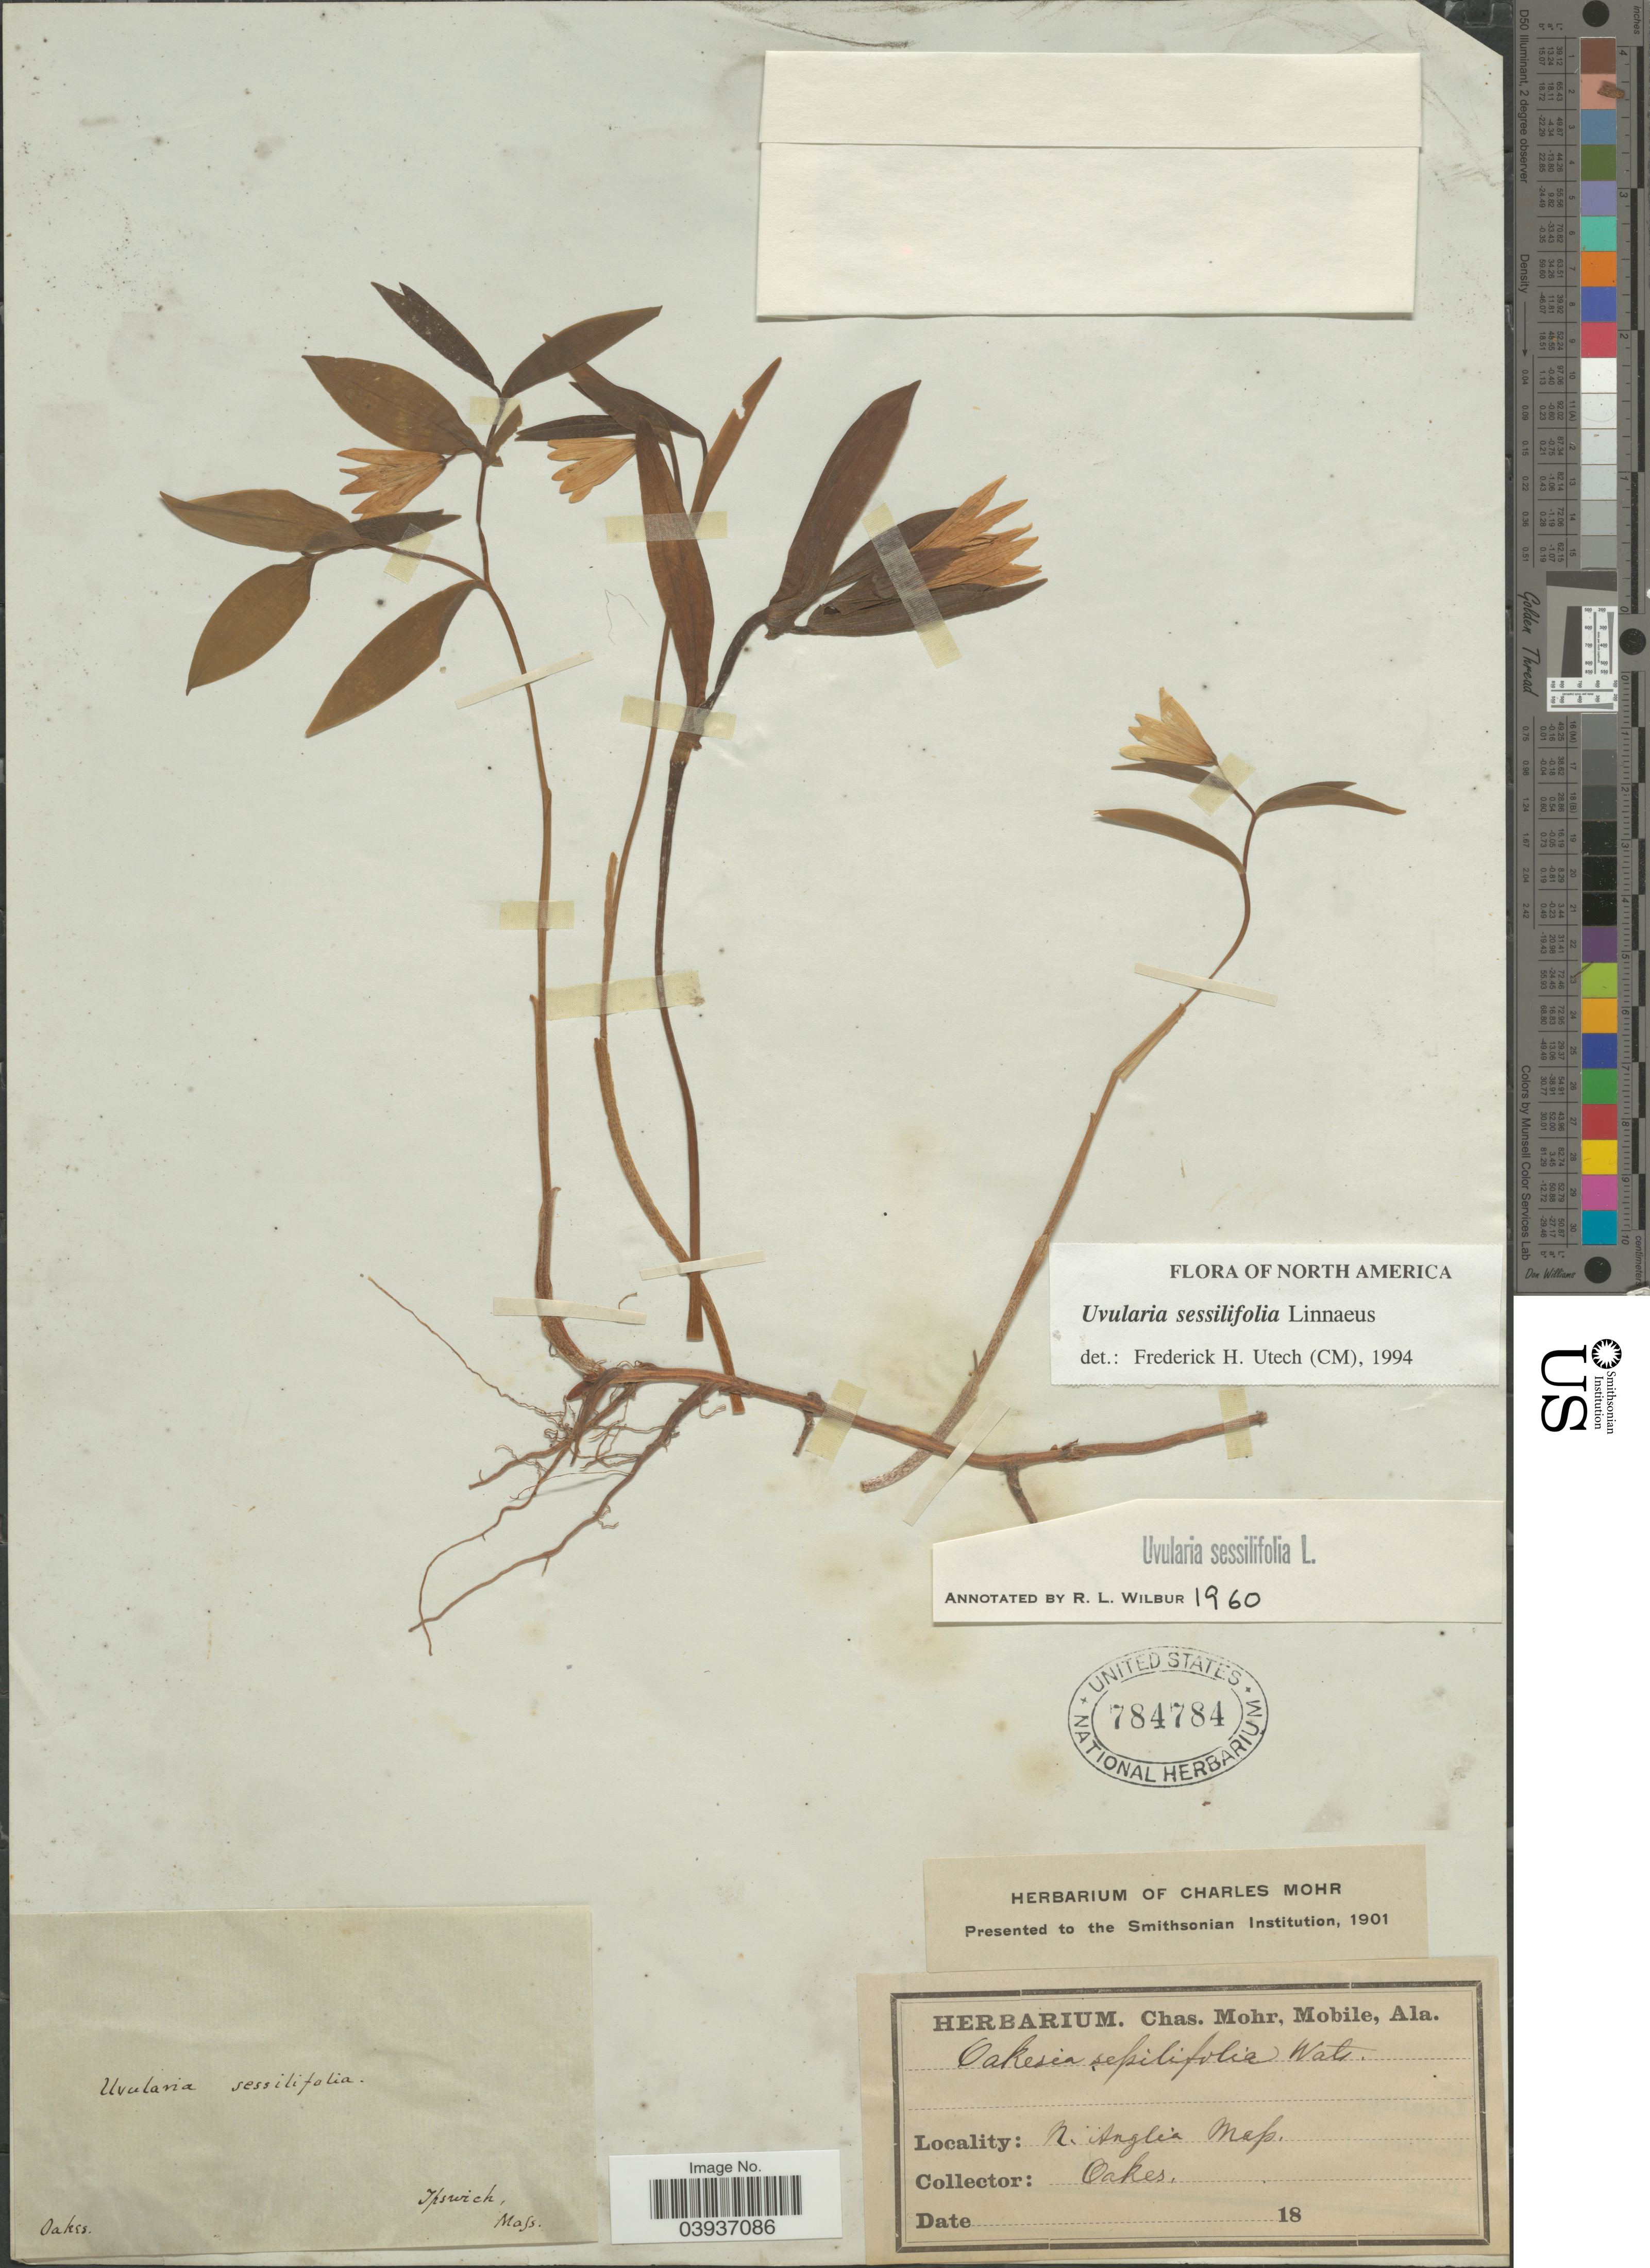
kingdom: Plantae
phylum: Tracheophyta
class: Liliopsida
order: Liliales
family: Colchicaceae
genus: Uvularia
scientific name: Uvularia sessilifolia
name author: L.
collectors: -. Oakes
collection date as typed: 18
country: United States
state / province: Massachusetts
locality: Ipswich. N. Anglia.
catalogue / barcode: US 784784